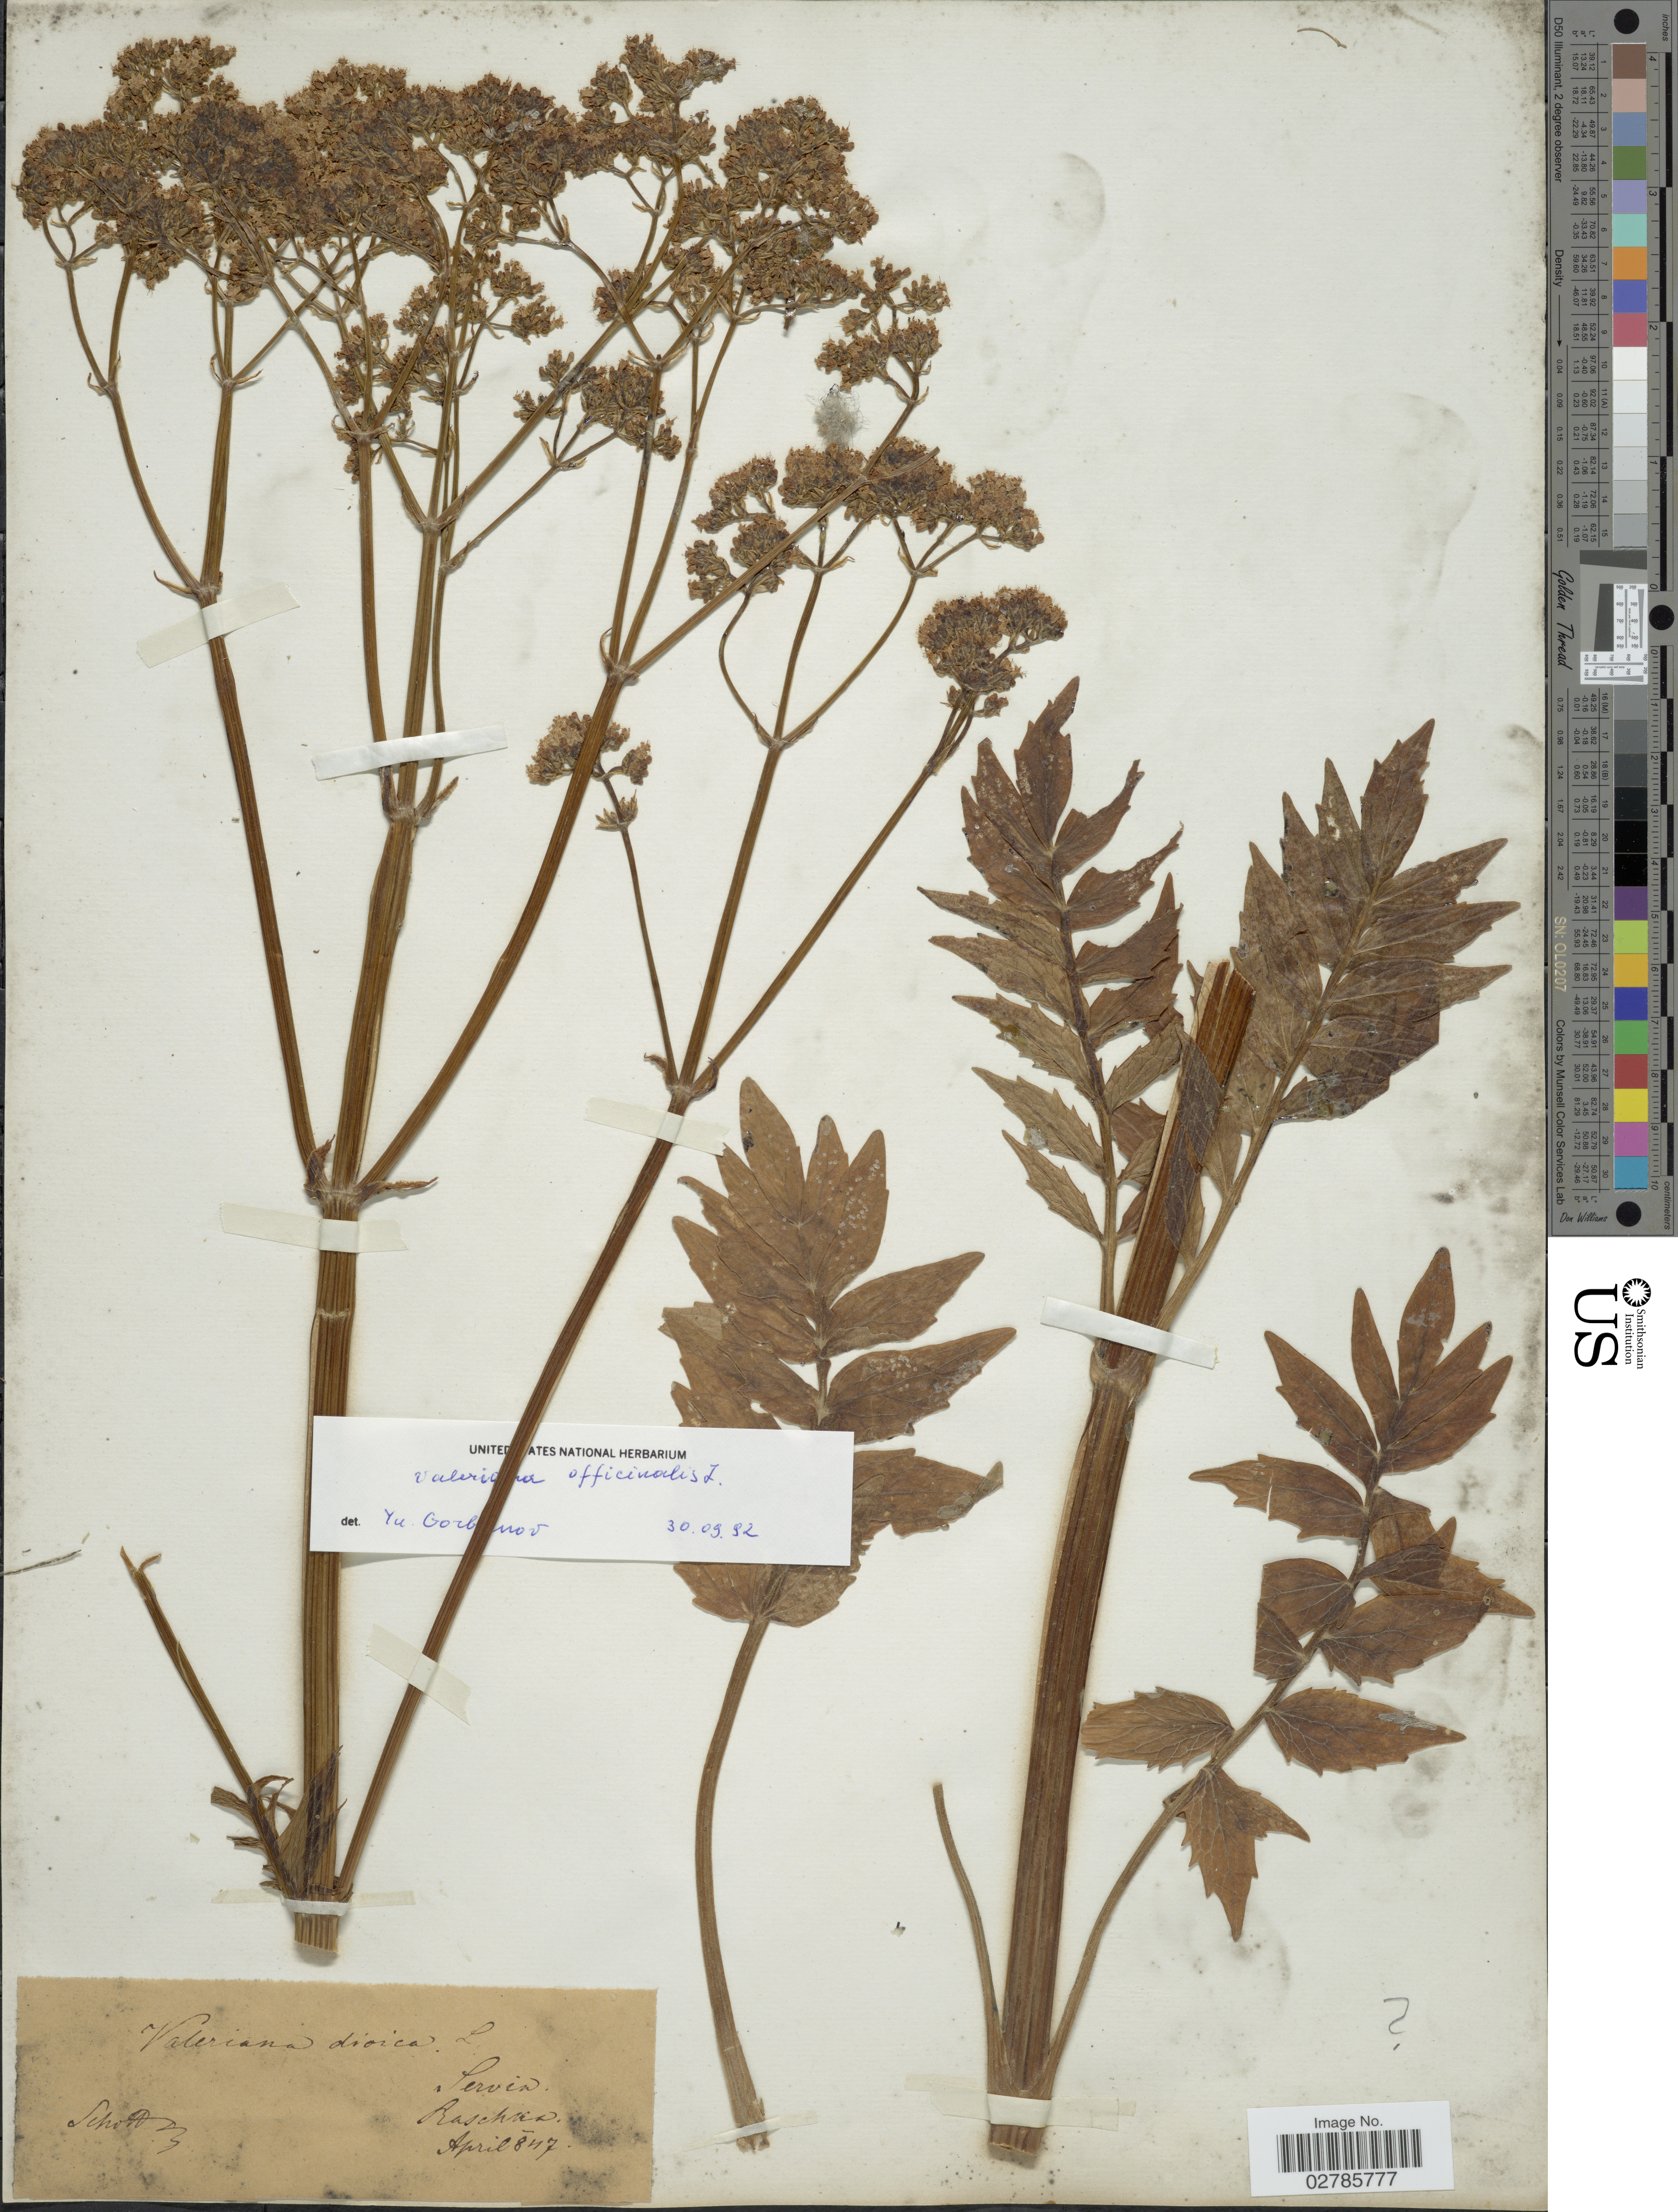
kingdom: Plantae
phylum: Tracheophyta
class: Magnoliopsida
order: Dipsacales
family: Caprifoliaceae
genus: Valeriana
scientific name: Valeriana dioica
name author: L.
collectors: -. Schottz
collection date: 1847-04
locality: Servin. Raschna.